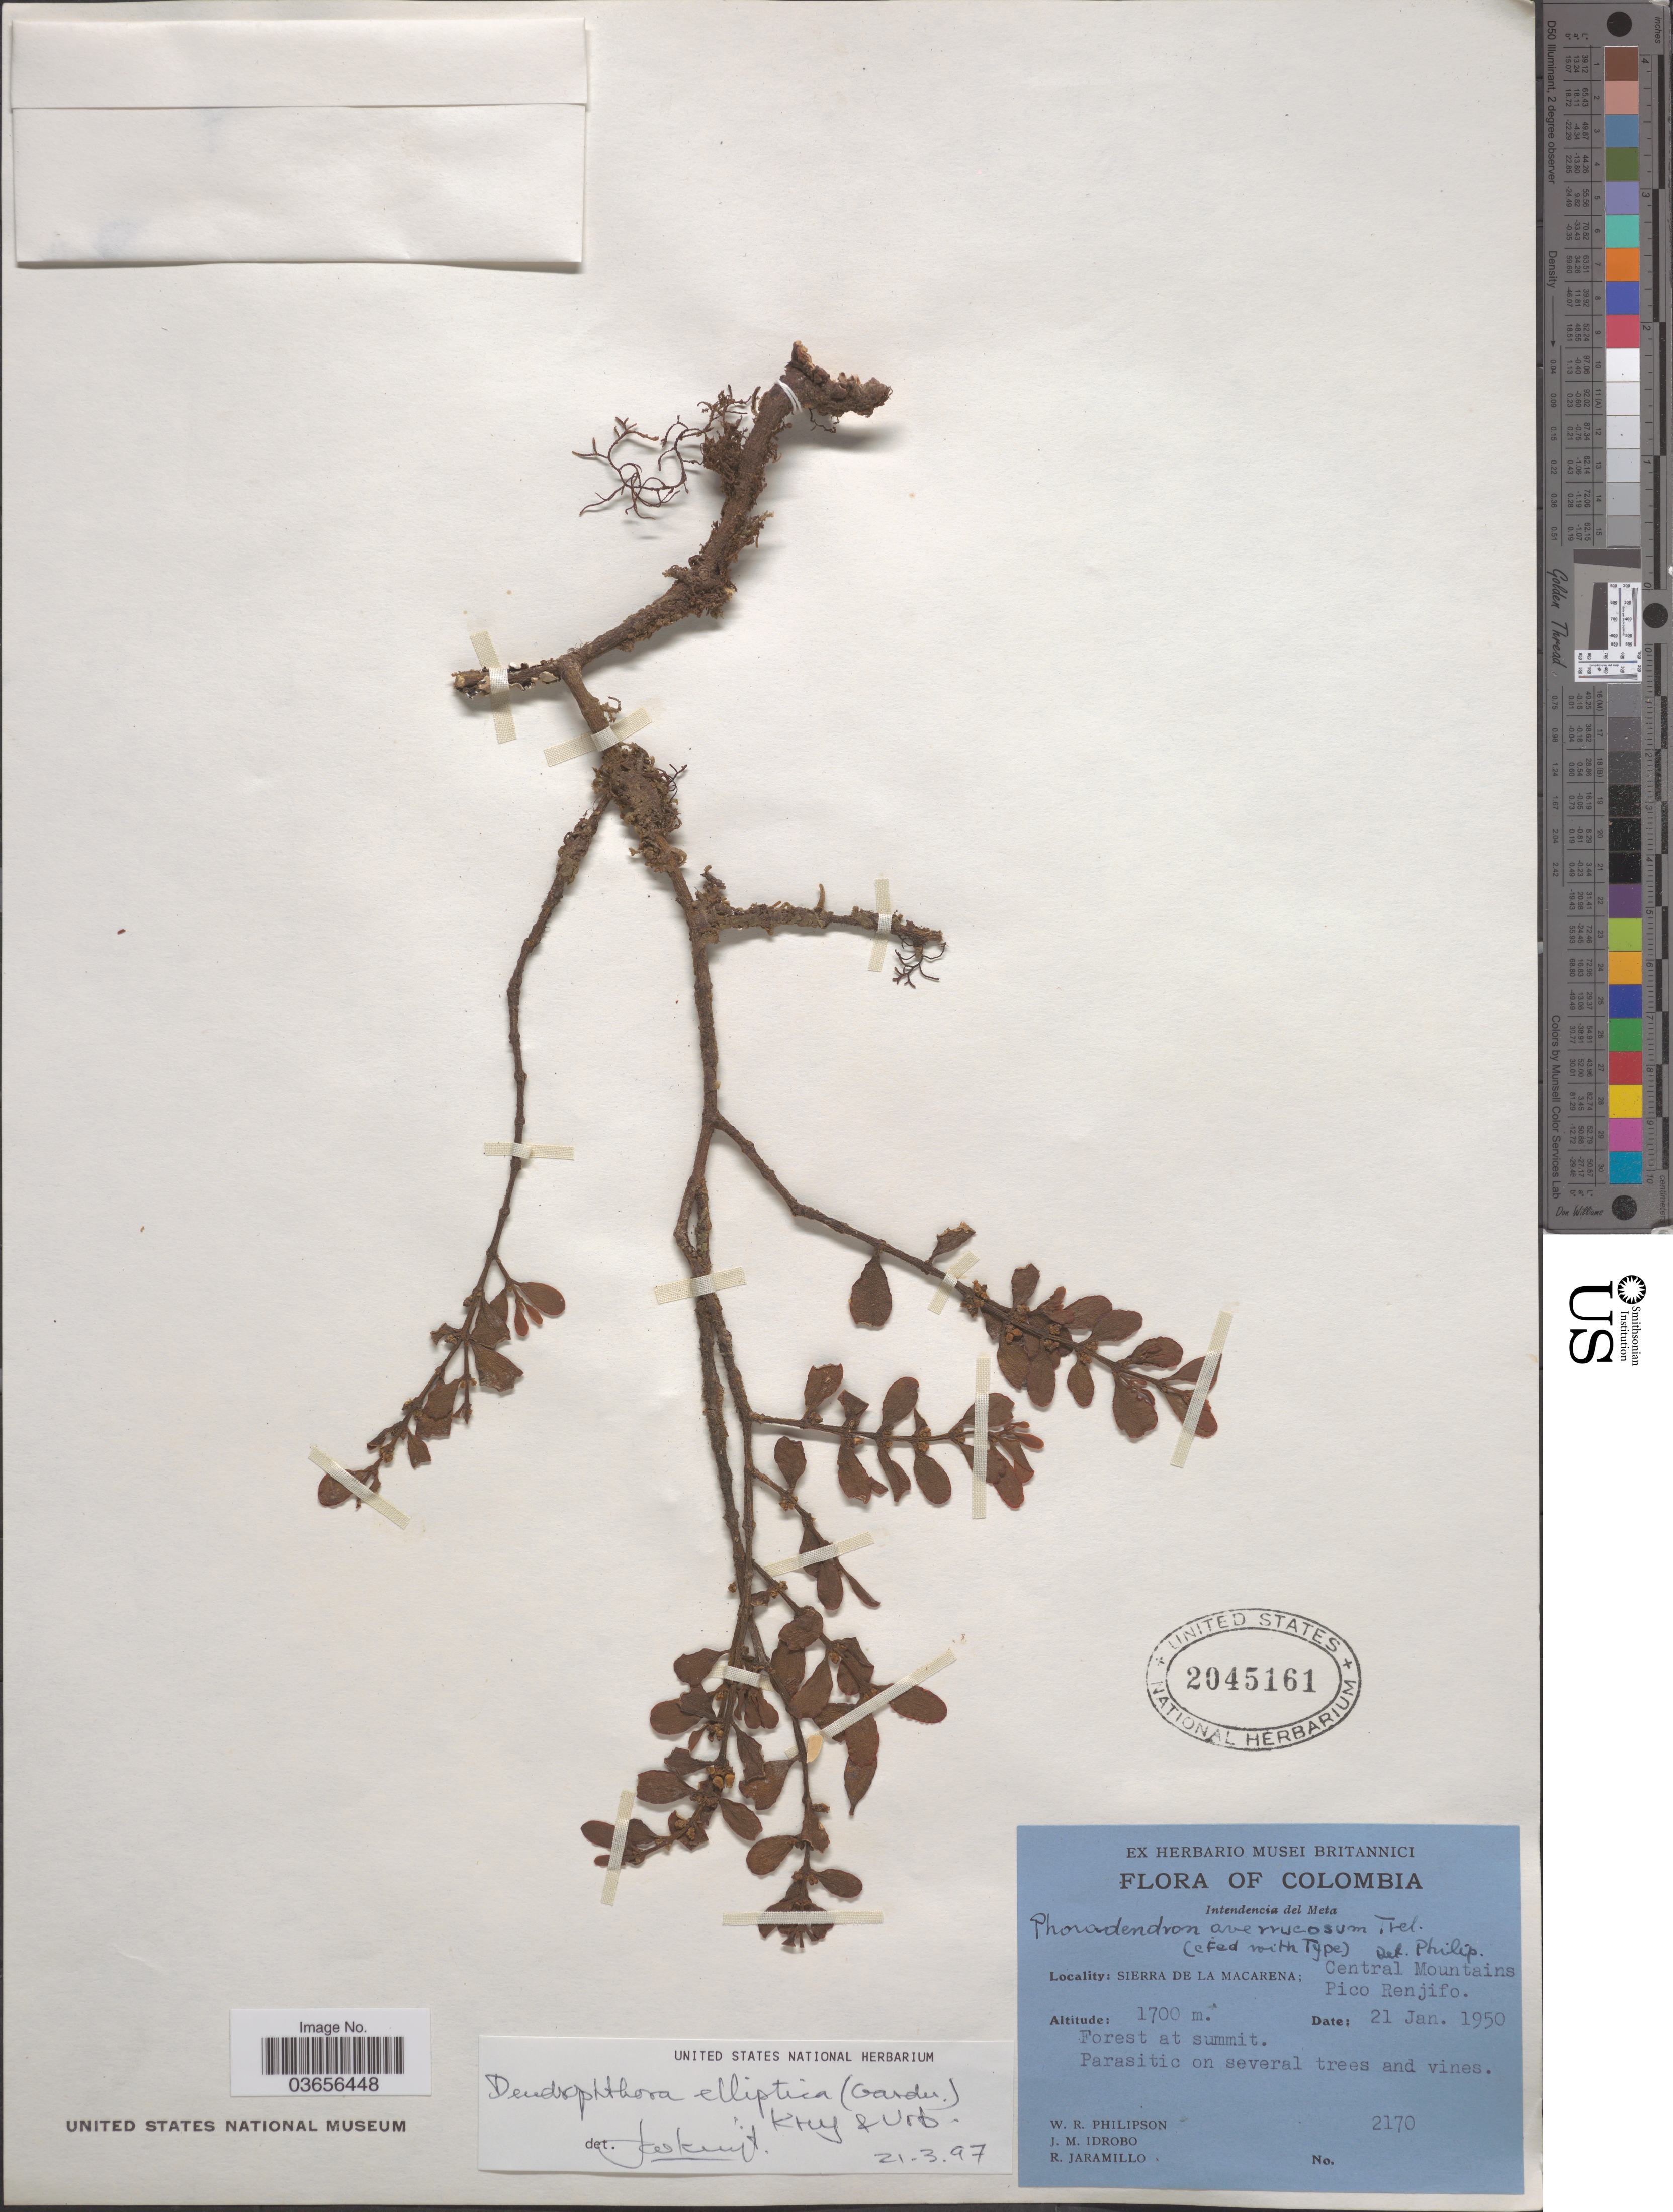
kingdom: Plantae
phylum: Tracheophyta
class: Magnoliopsida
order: Santalales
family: Viscaceae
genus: Dendrophthora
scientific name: Dendrophthora elliptica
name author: (Gardner) Krug & Urb.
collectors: W. R. Philipson, J. M. Idrobo & R. Jaramillo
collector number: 2170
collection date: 1950-01-21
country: Colombia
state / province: Meta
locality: Intendencia del Meta. Sierra de La Macarena; Central Mountains Pico Renjifo. Forest at summit.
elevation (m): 1700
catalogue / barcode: US 2045161